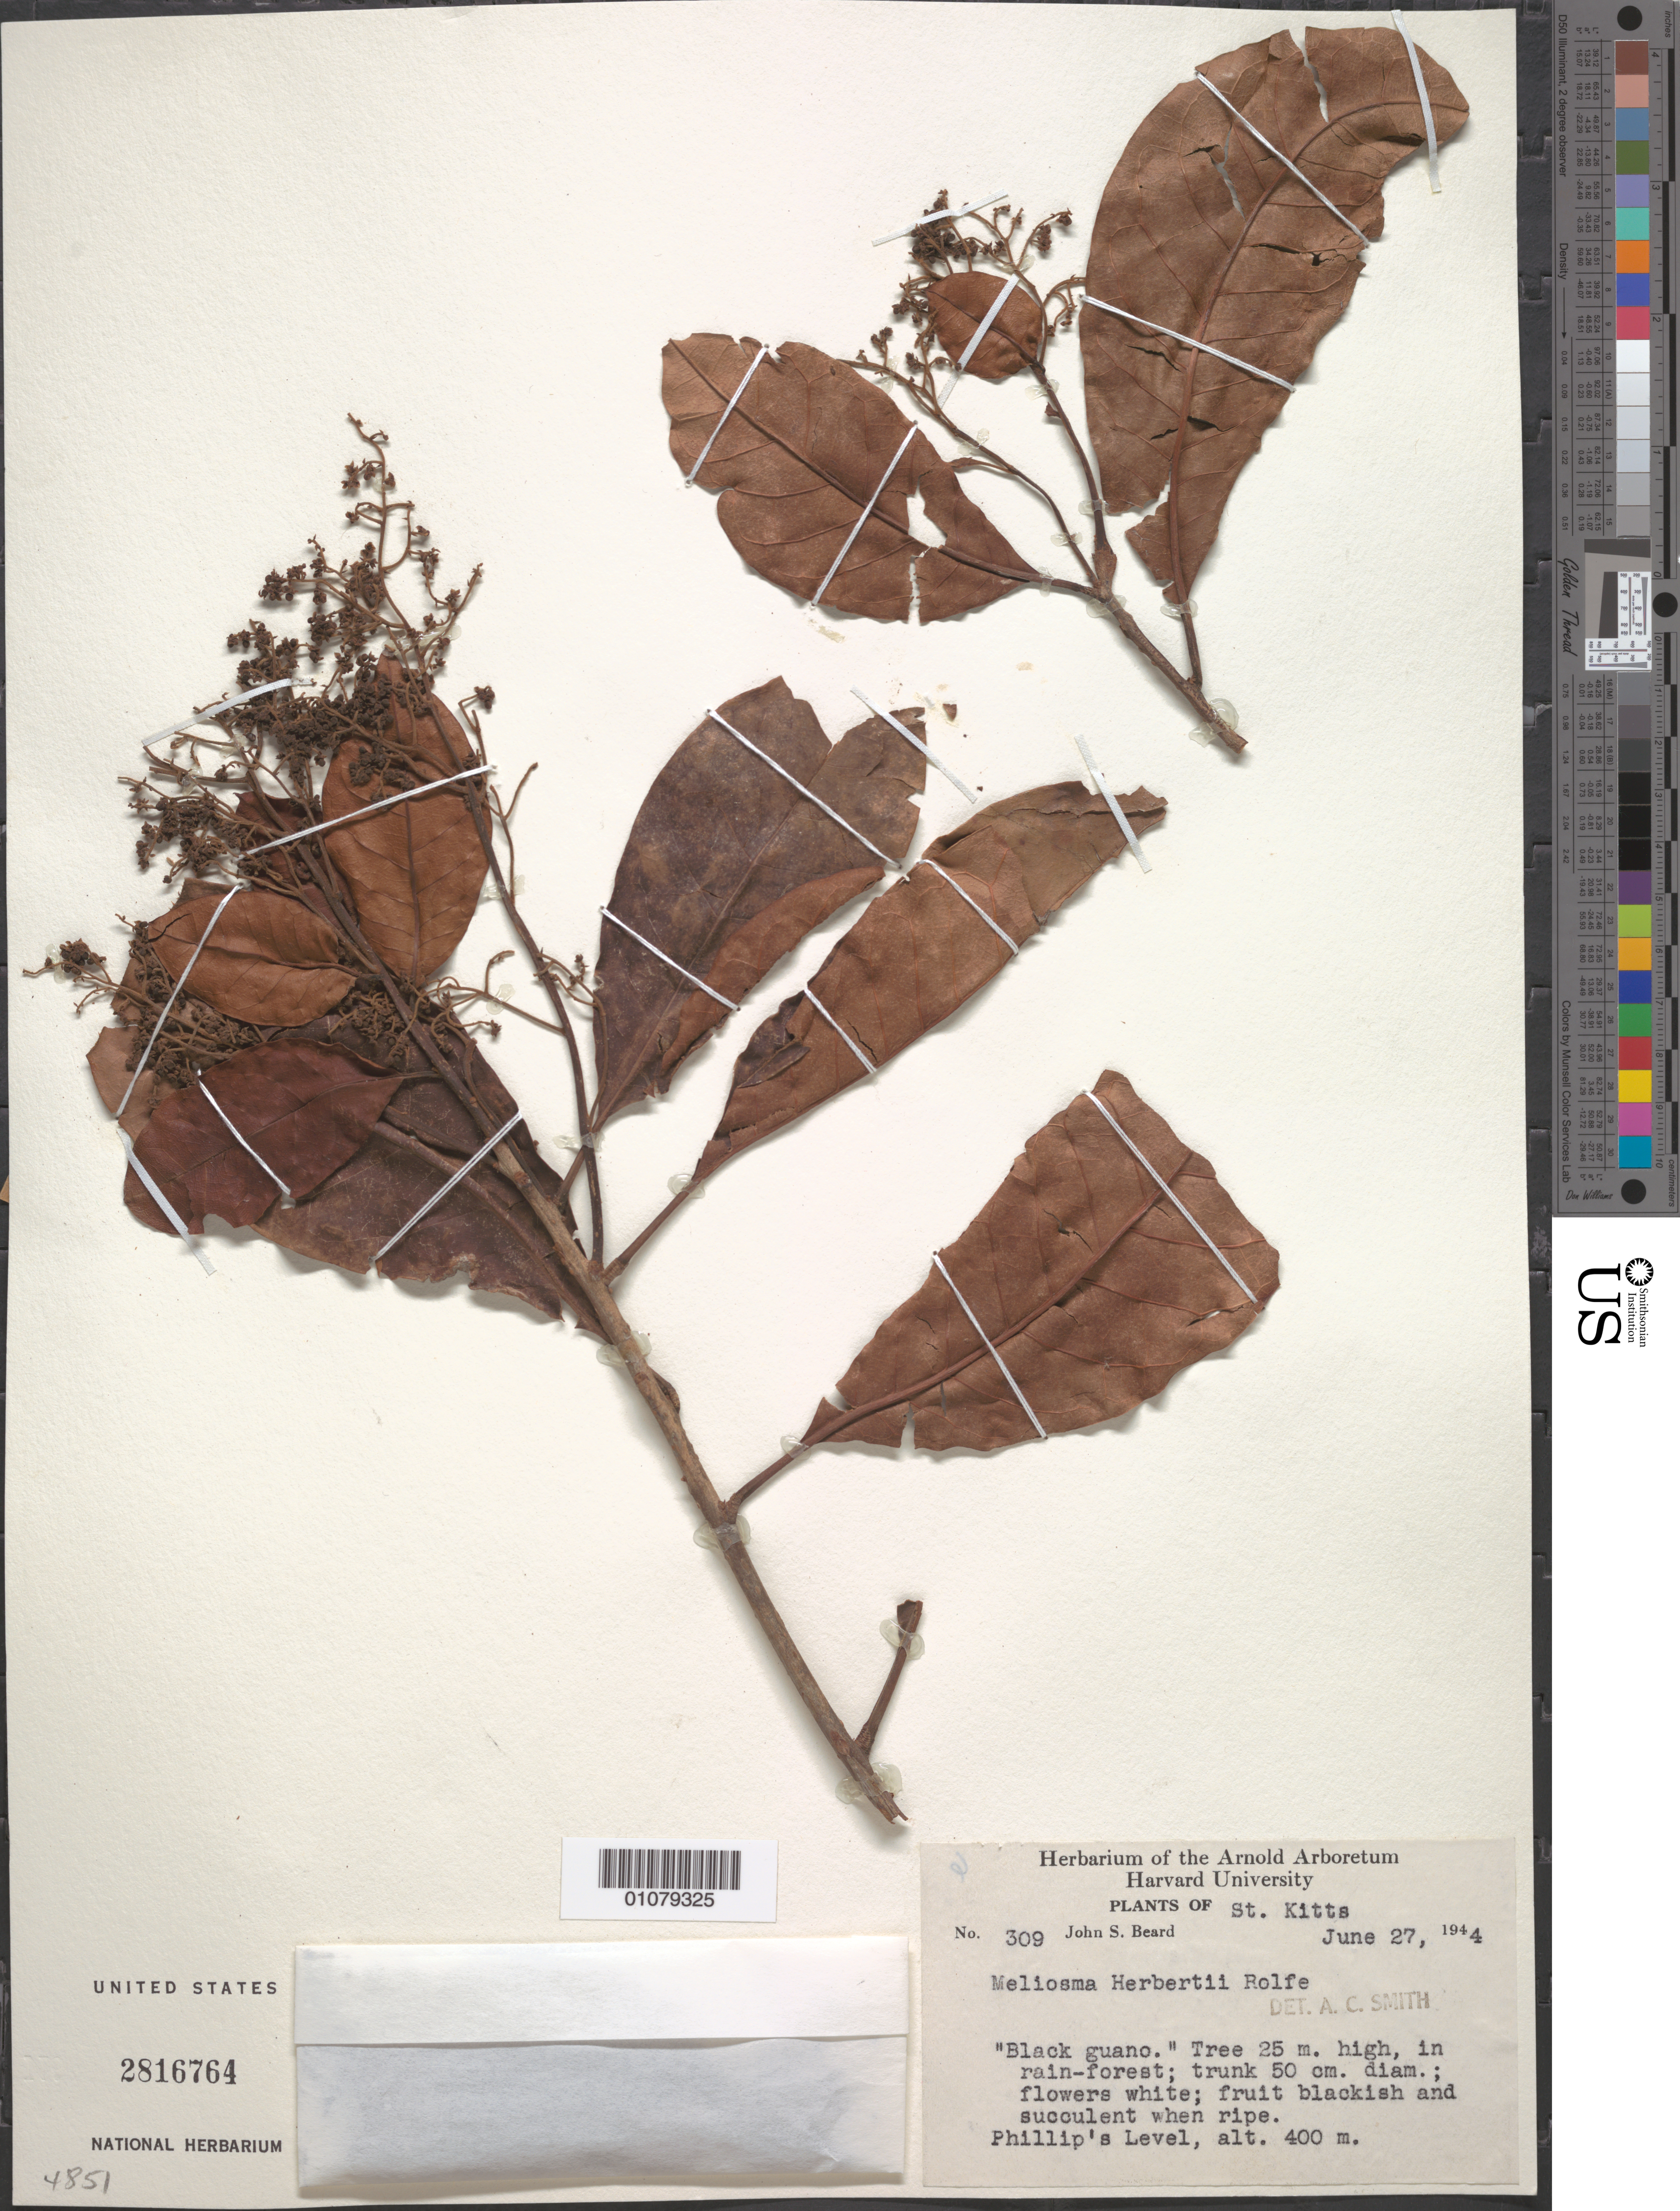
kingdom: Plantae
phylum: Tracheophyta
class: Magnoliopsida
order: Proteales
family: Sabiaceae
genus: Meliosma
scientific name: Meliosma herbertii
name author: Rolfe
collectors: J. Beard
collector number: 309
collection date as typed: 27 Jun 1944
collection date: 1944-06-27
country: St. Christopher-Nevis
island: St. Christopher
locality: Phillips Level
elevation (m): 400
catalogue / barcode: US 2816764